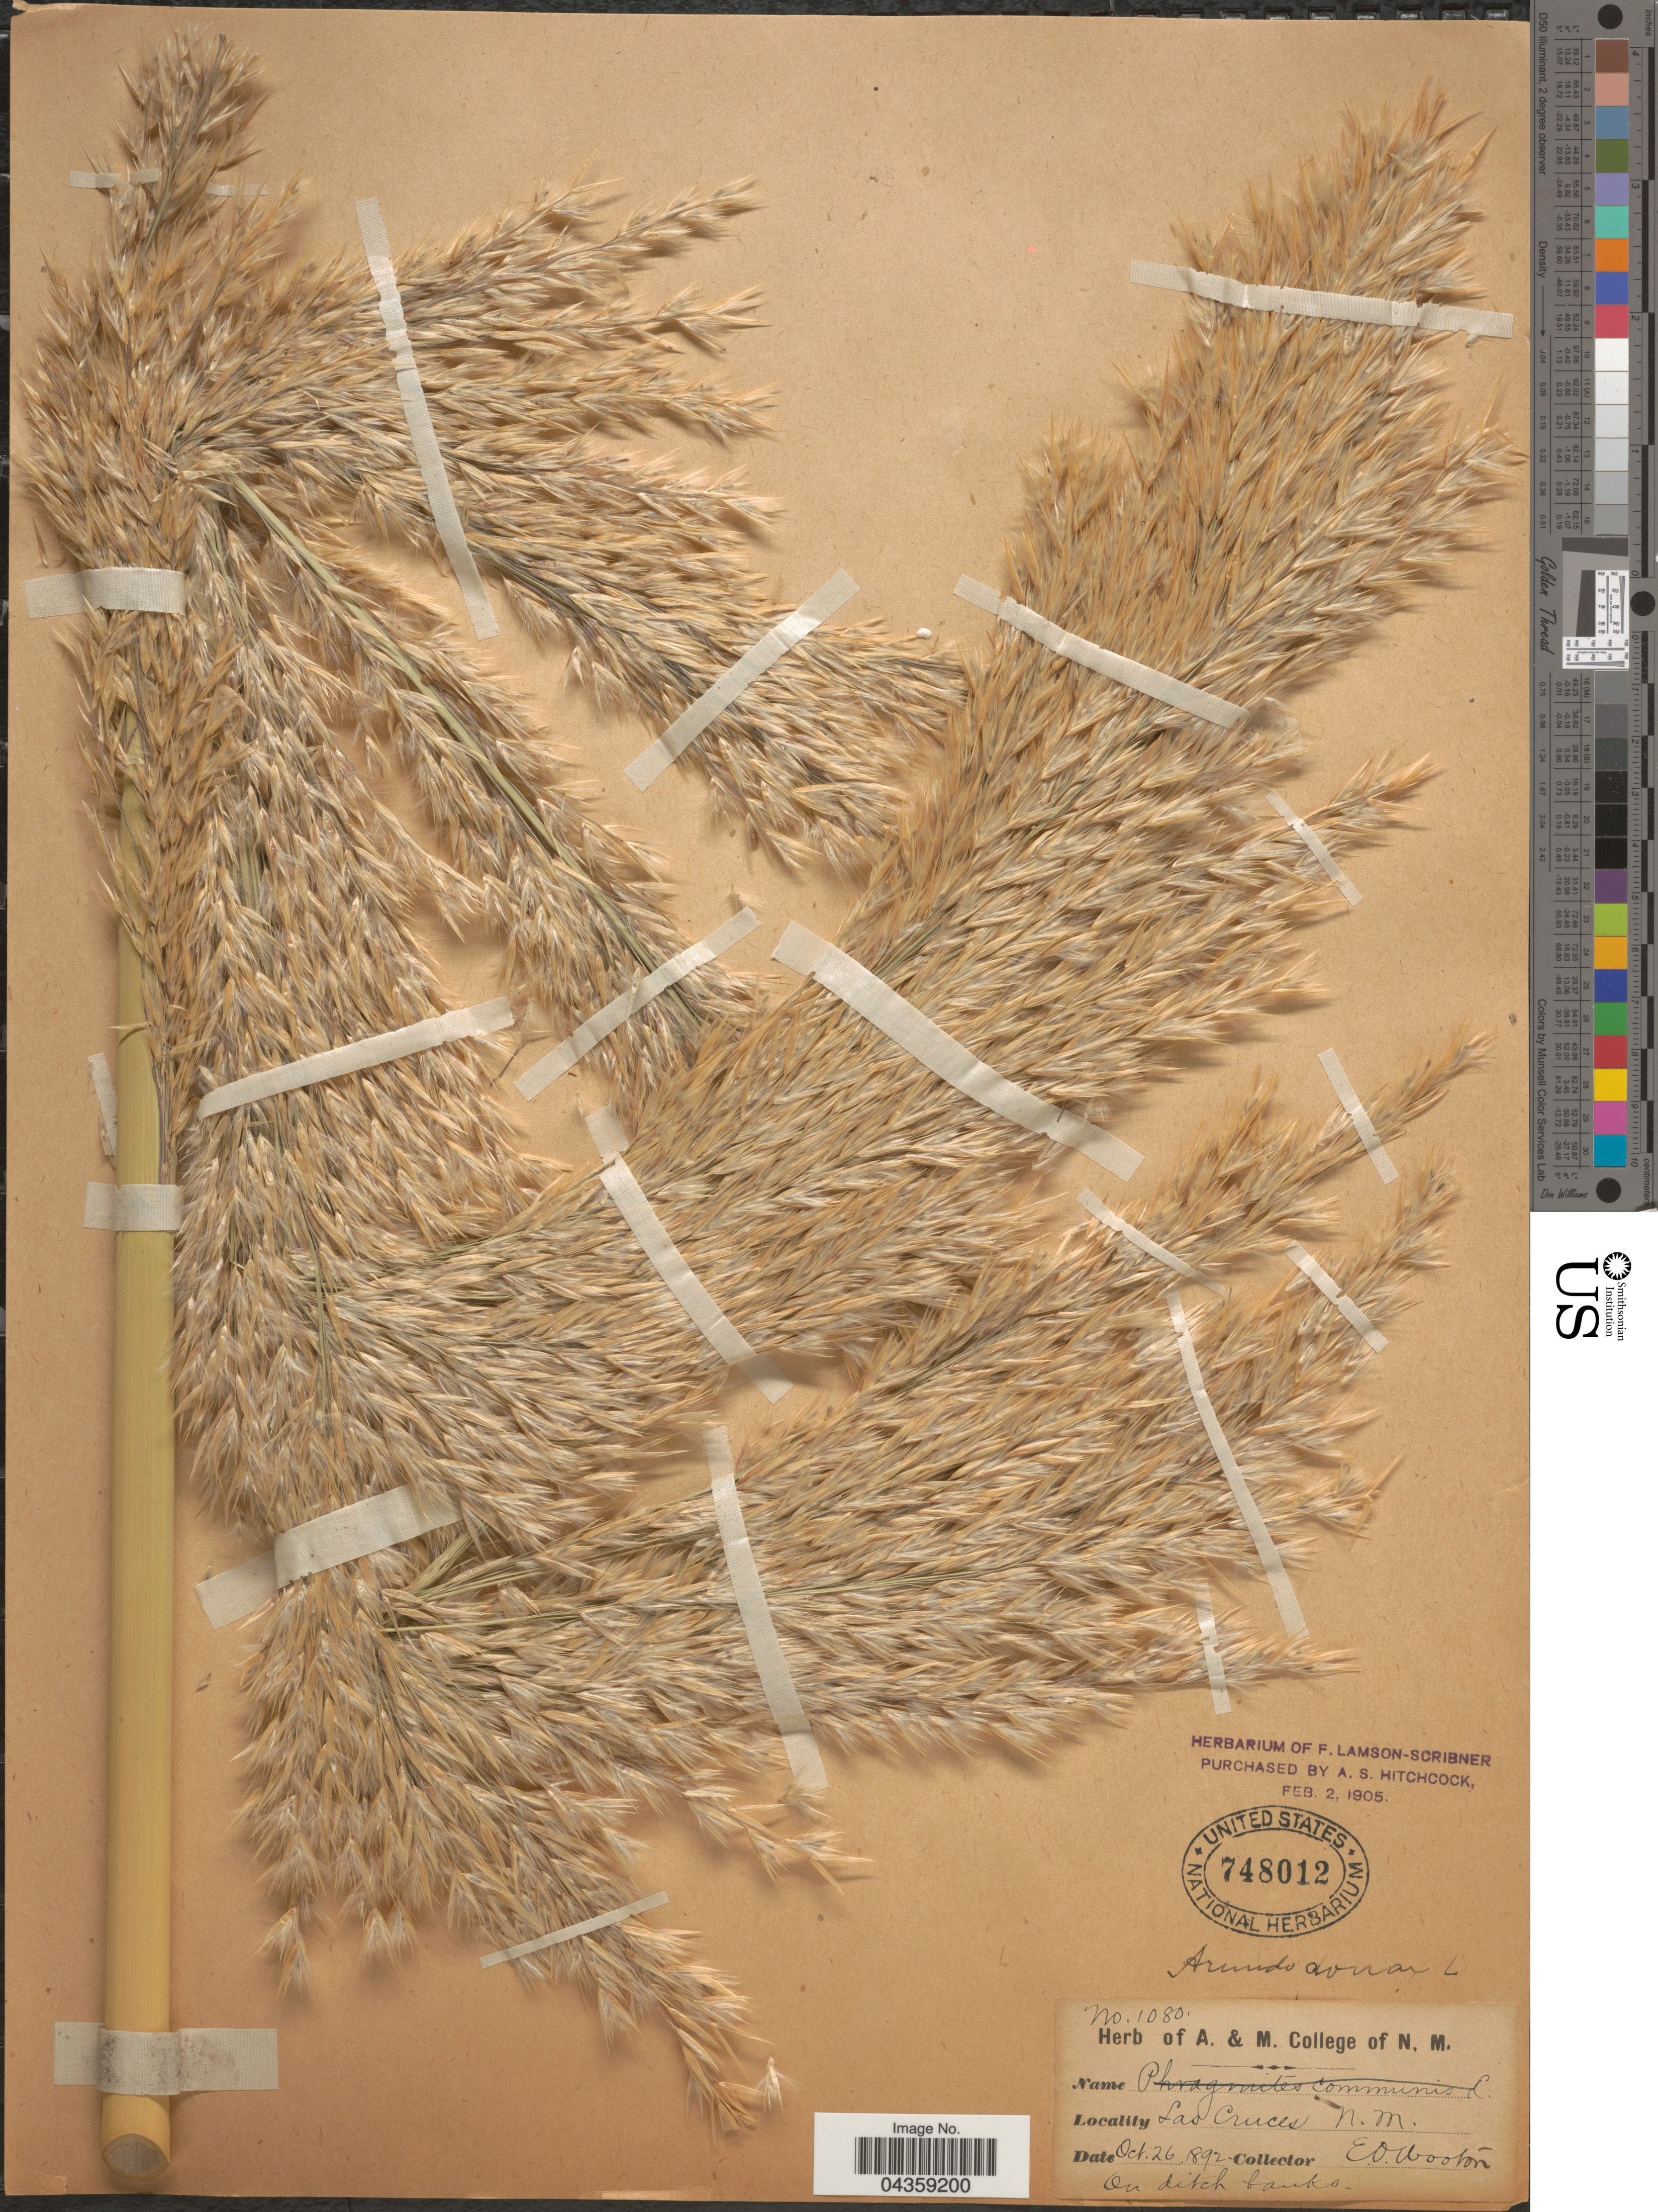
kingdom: Plantae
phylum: Tracheophyta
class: Liliopsida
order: Poales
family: Poaceae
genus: Arundo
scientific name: Arundo donax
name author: L.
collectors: E. O. Wooton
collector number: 1080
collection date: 1892-10-26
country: United States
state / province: New Mexico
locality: Las Cruces.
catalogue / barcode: US 748012